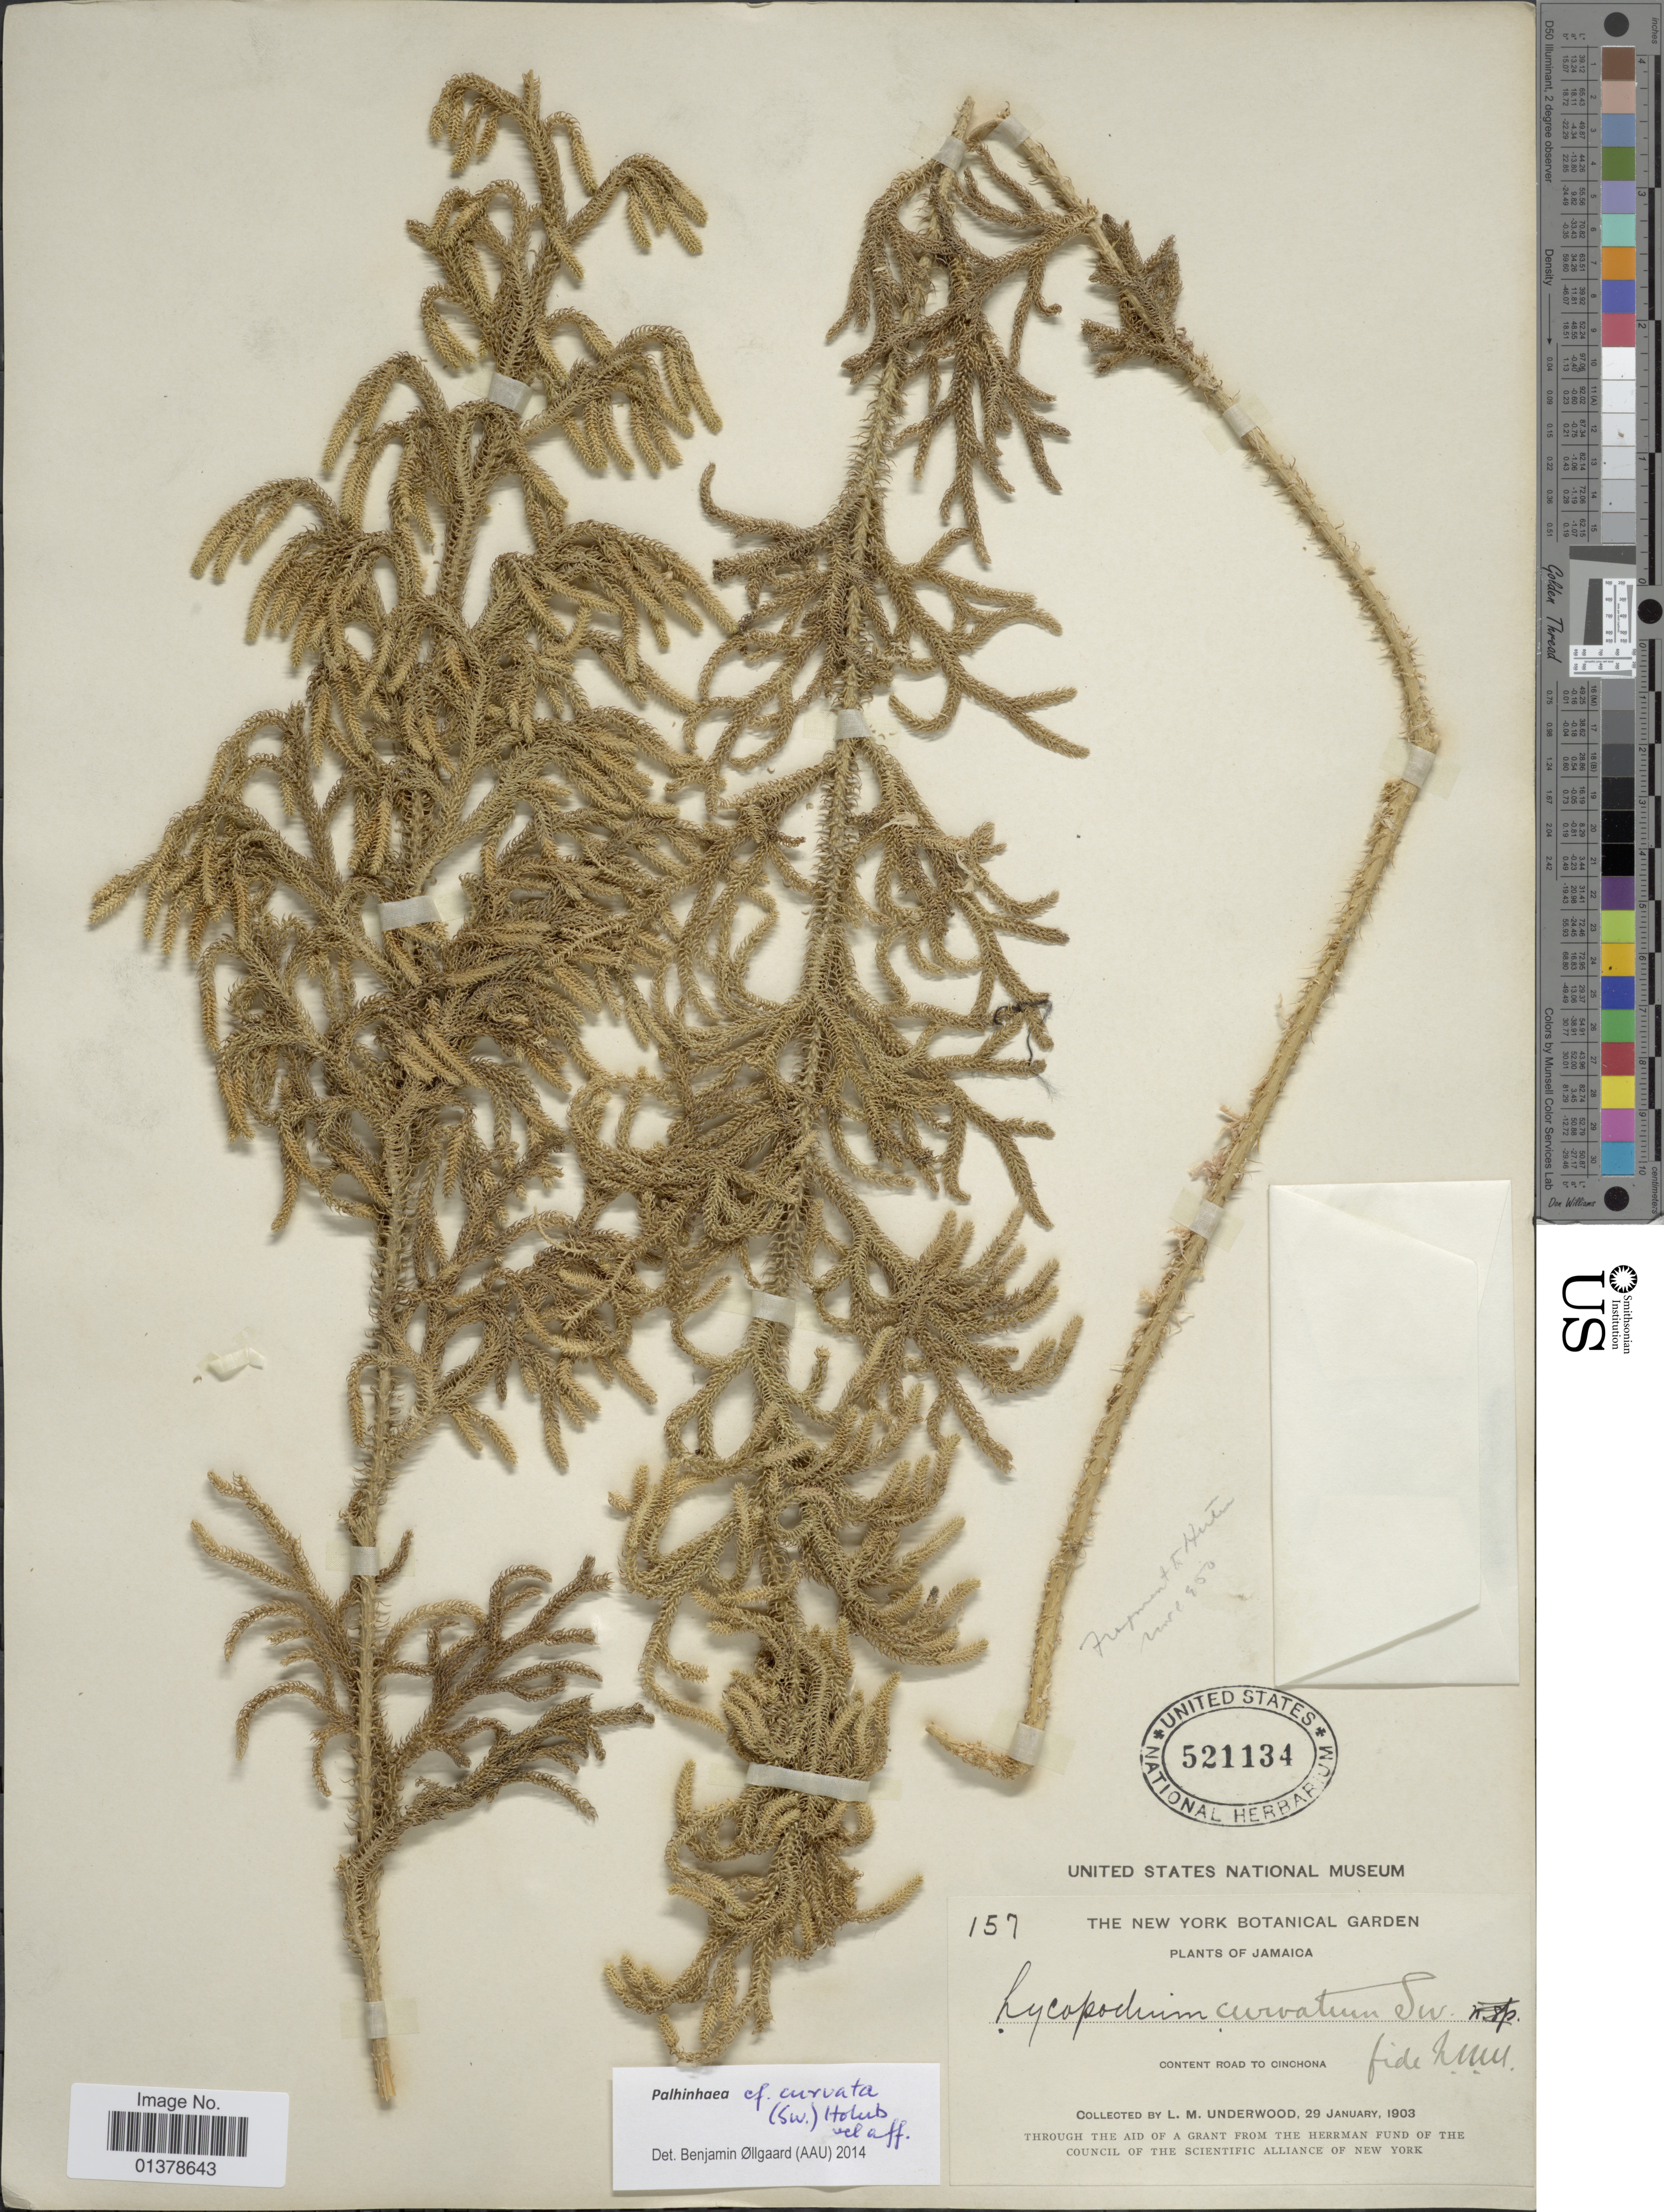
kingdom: Plantae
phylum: Tracheophyta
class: Lycopodiopsida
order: Lycopodiales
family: Lycopodiaceae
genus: Palhinhaea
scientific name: Palhinhaea curvata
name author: (Sw.) Holub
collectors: L. M. Underwood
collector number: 157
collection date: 1903-01-29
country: Jamaica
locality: Content road to Cinchona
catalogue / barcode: US 521134